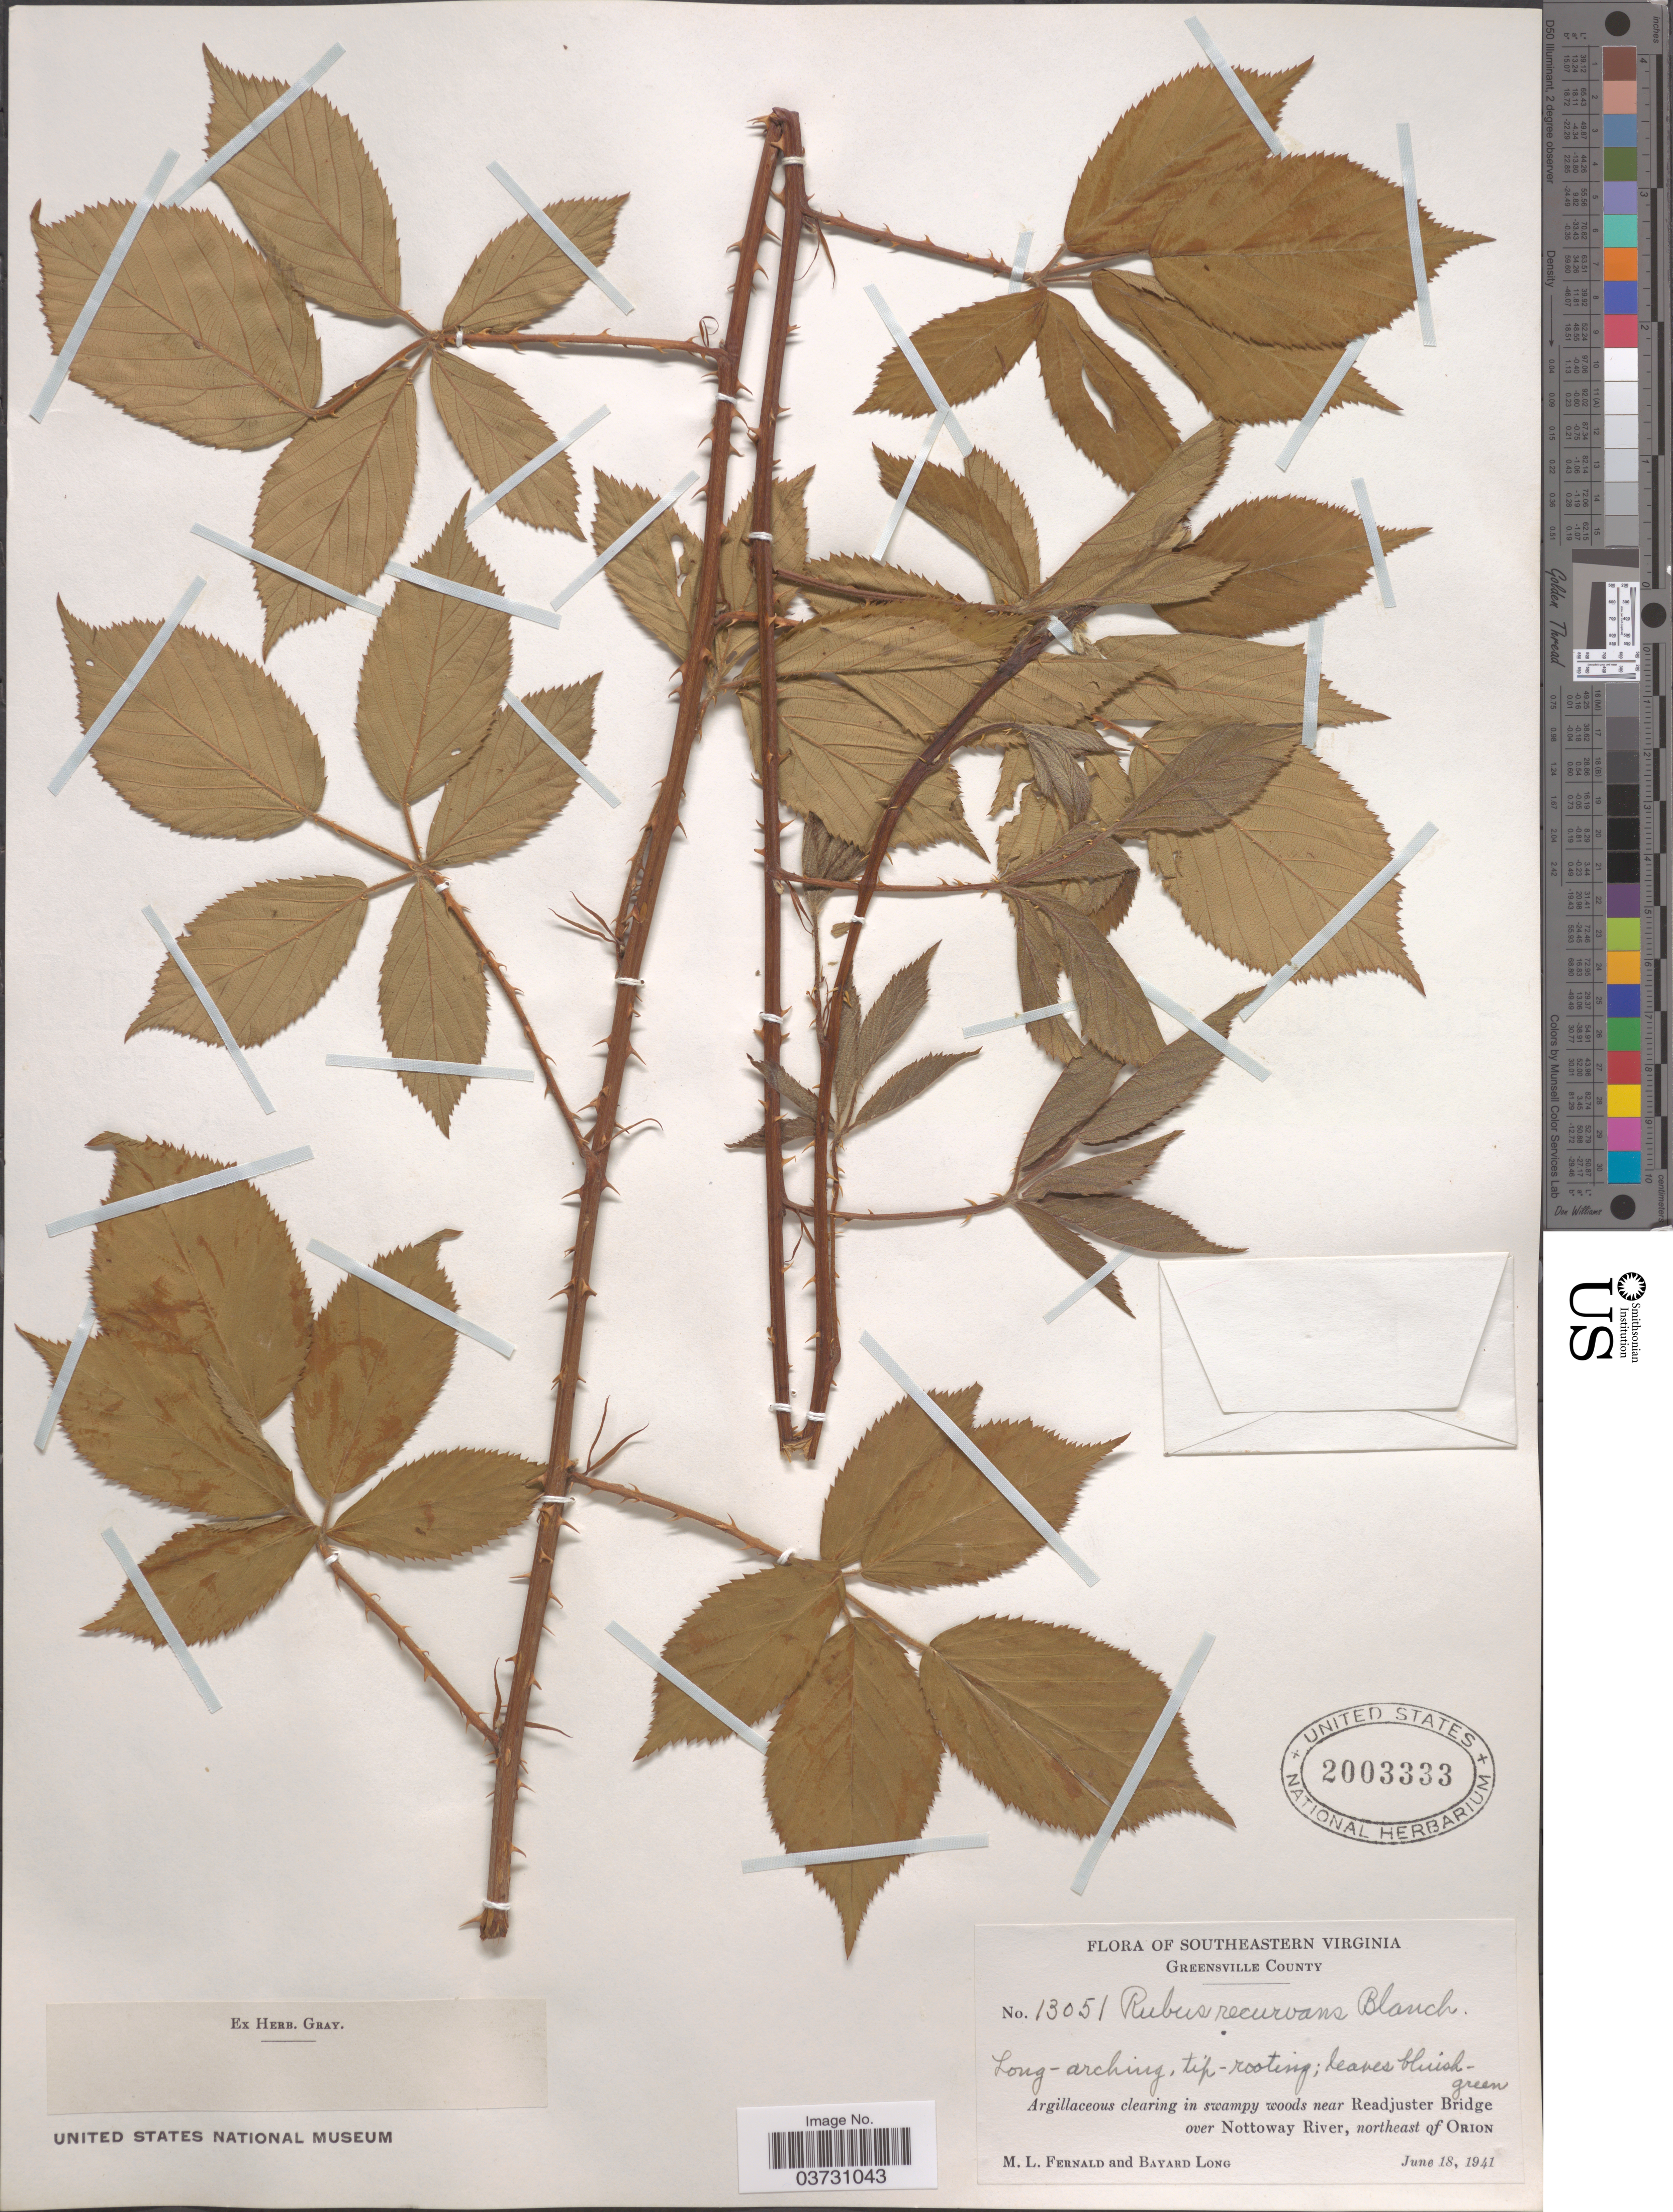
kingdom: Plantae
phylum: Tracheophyta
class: Magnoliopsida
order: Rosales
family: Rosaceae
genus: Rubus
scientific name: Rubus recurvans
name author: Blanch.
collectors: M. L. Fernald & B. Long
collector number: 13051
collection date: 1941-06-18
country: United States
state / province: Virginia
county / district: Greensville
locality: Southeastern Virginia. Greenville County. Argillaceous clearing in swampy woods near Readjuster Bridge over Nottoway River, northeast of Orion.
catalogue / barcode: US 2003333